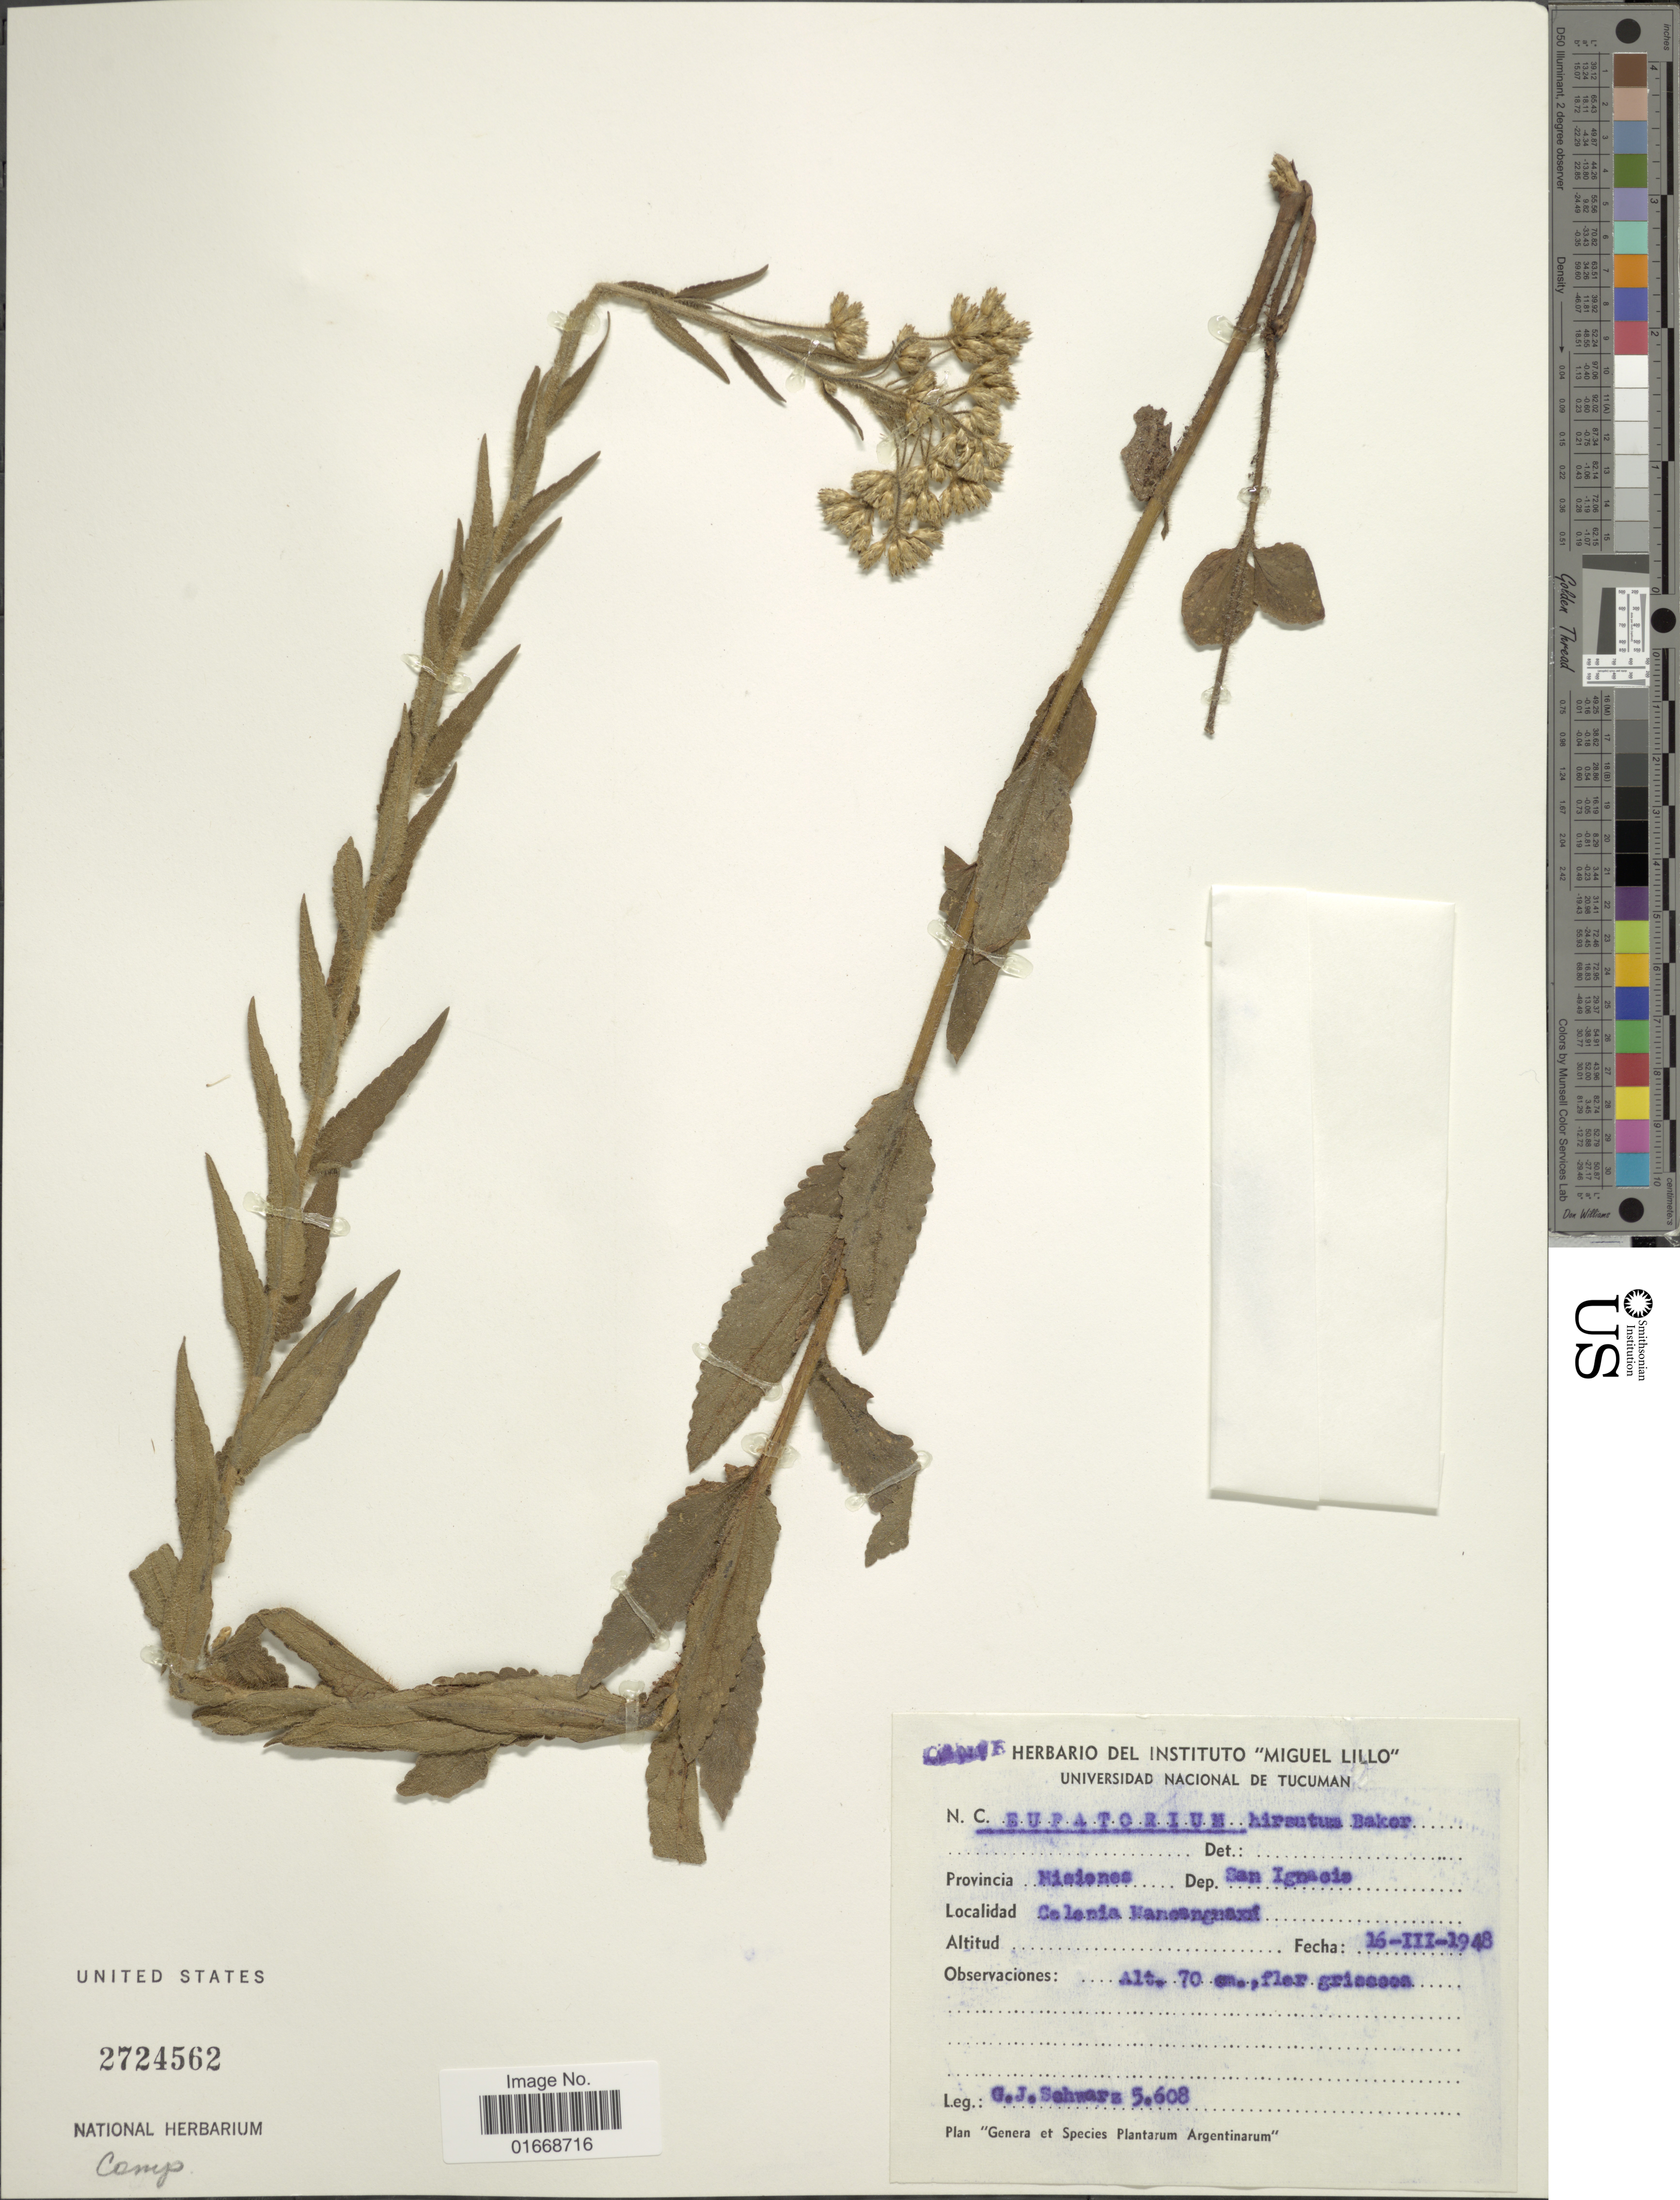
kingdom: Plantae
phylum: Tracheophyta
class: Magnoliopsida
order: Asterales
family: Asteraceae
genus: Chromolaena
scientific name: Chromolaena hirsuta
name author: (Hook. & Arn.) R.M. King & H. Rob.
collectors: G. J. Schwarz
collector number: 5608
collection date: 1948-03-16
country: Argentina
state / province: Misiones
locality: Provincia Misiones, Dep. San Ignacio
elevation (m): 70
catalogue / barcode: US 2724562